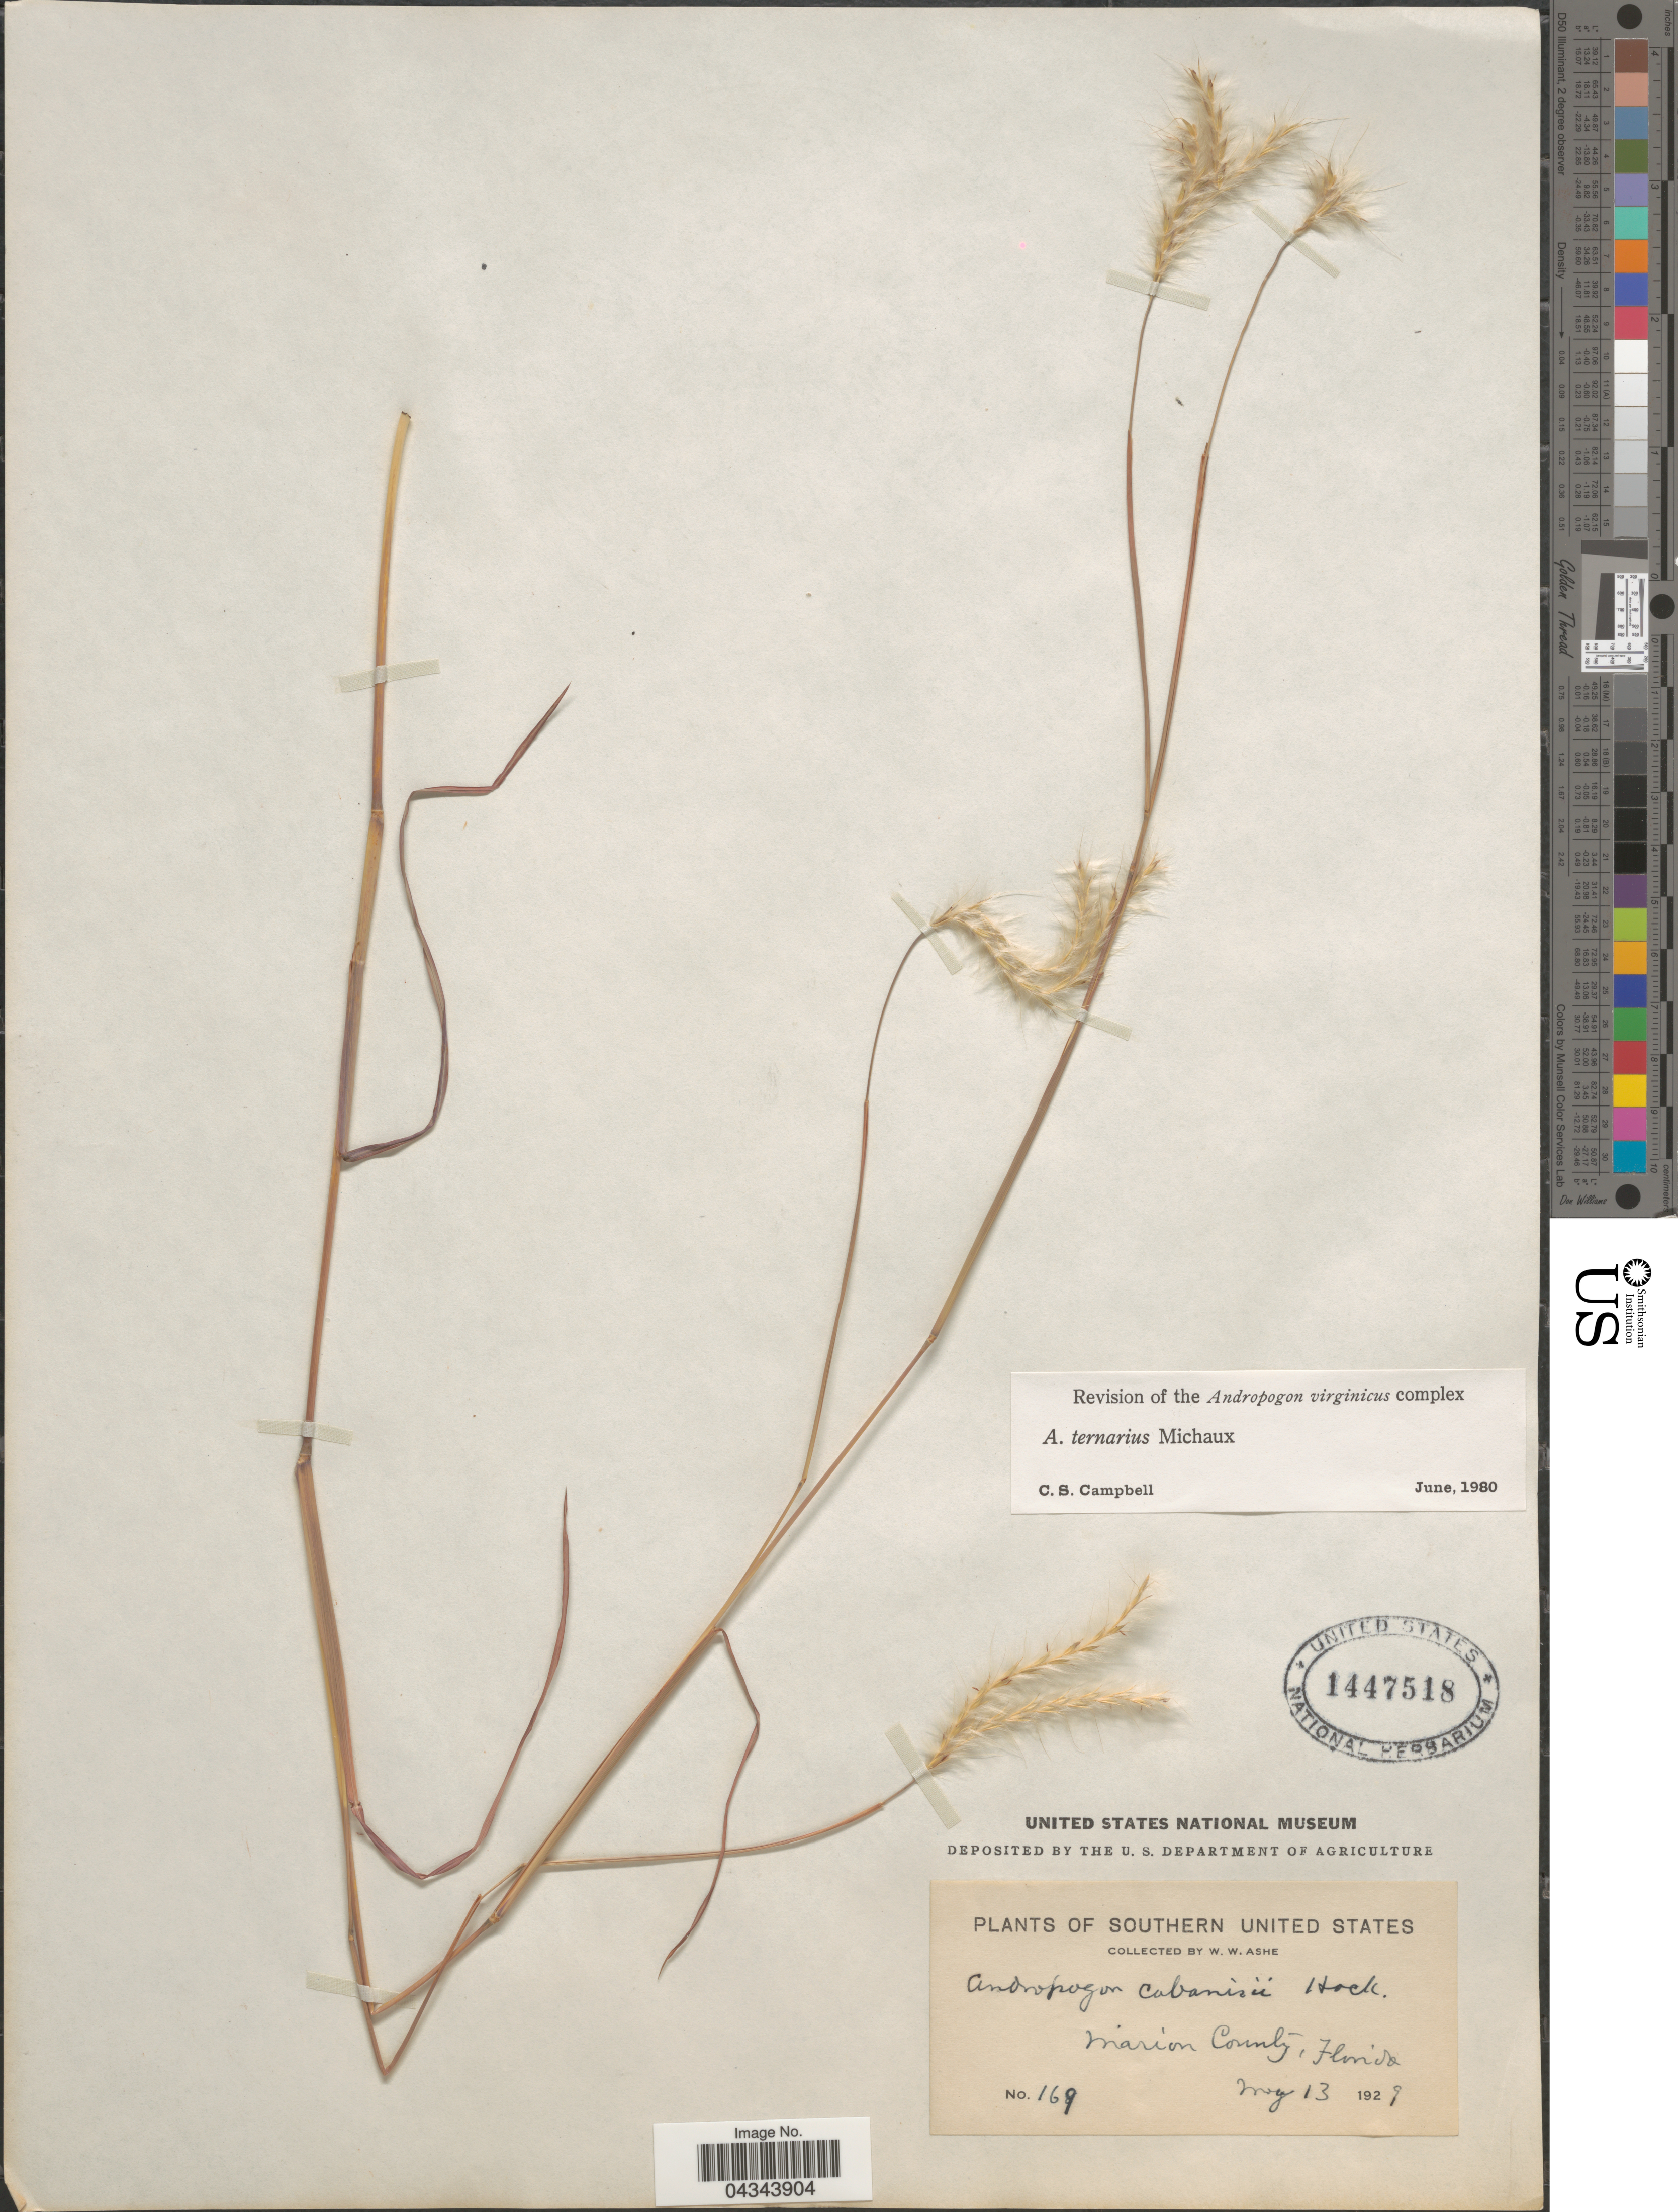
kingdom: Plantae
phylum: Tracheophyta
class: Liliopsida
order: Poales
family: Poaceae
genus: Andropogon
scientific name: Andropogon ternarius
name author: Michx.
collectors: W. W. Ashe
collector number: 169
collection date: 1929-05-13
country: United States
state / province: Florida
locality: Southern United States. Marion County.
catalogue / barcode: US 1447518